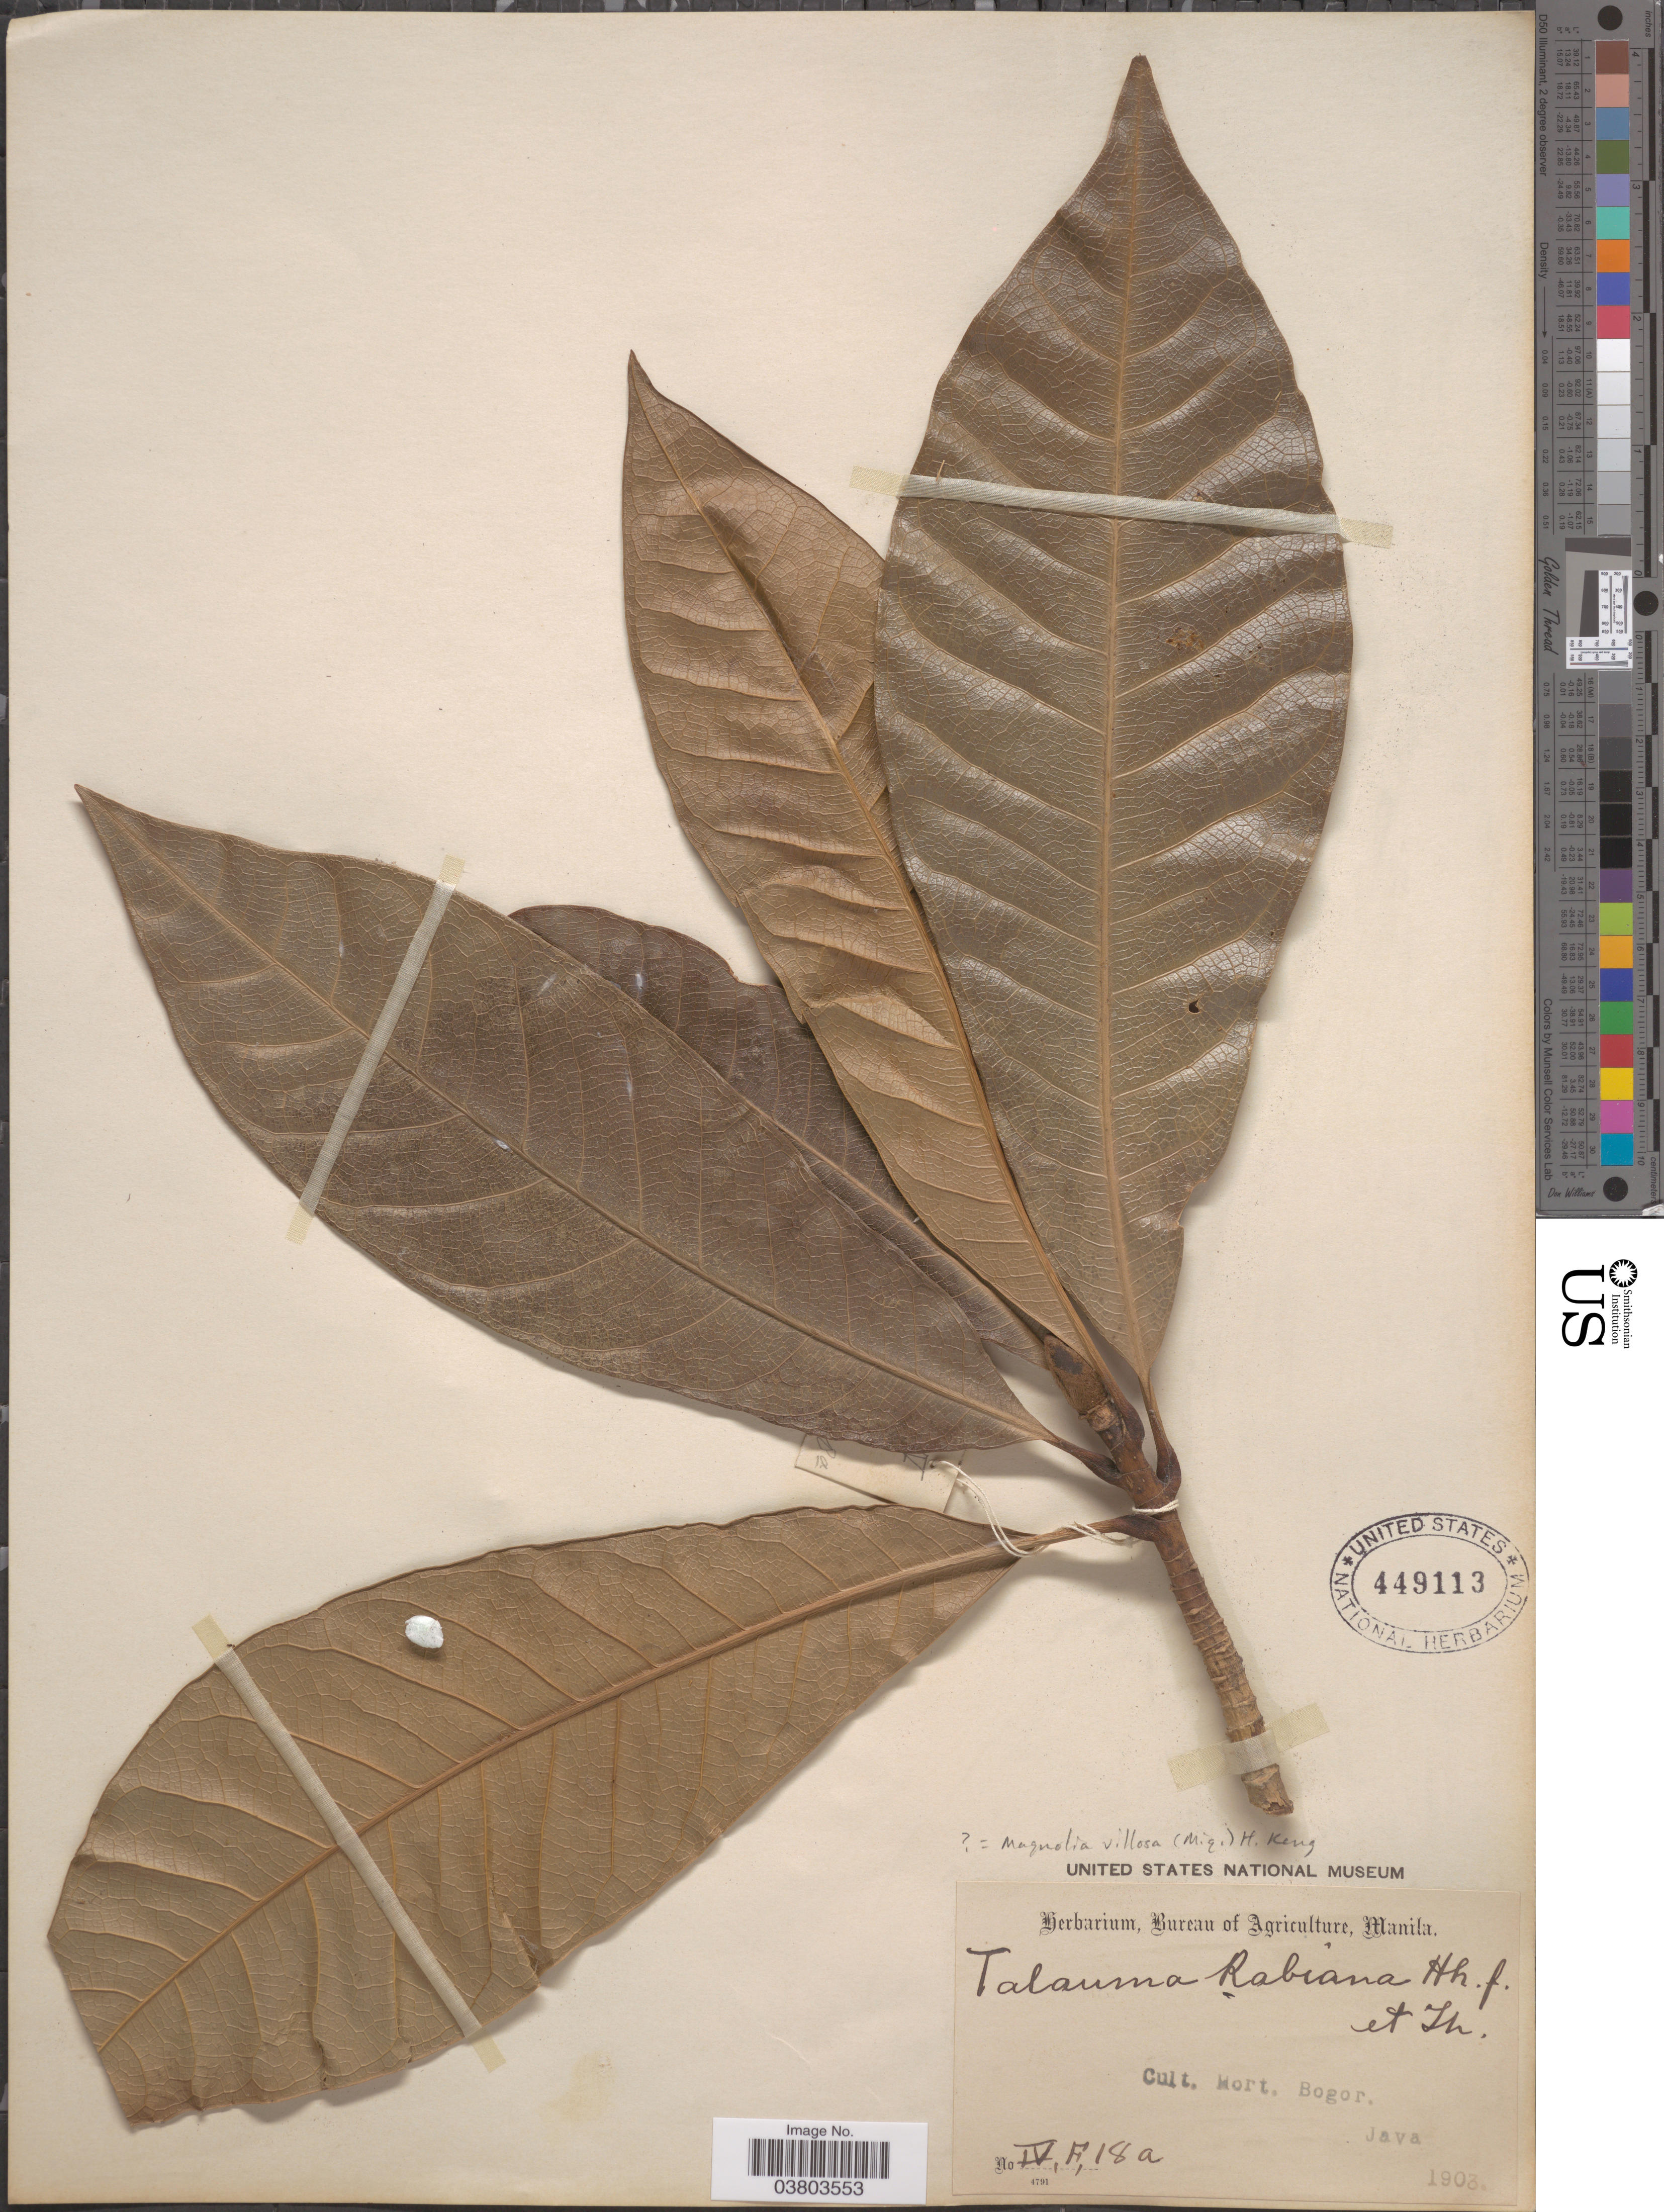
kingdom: Plantae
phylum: Tracheophyta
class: Magnoliopsida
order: Magnoliales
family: Magnoliaceae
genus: Magnolia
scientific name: Magnolia villosa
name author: (Miq.) H. Keng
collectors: Ex herb. Bureau of Agriculture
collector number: IV,F,18a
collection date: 1903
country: Indonesia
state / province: Java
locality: Cult. Hort. Bogor.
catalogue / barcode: US 449113